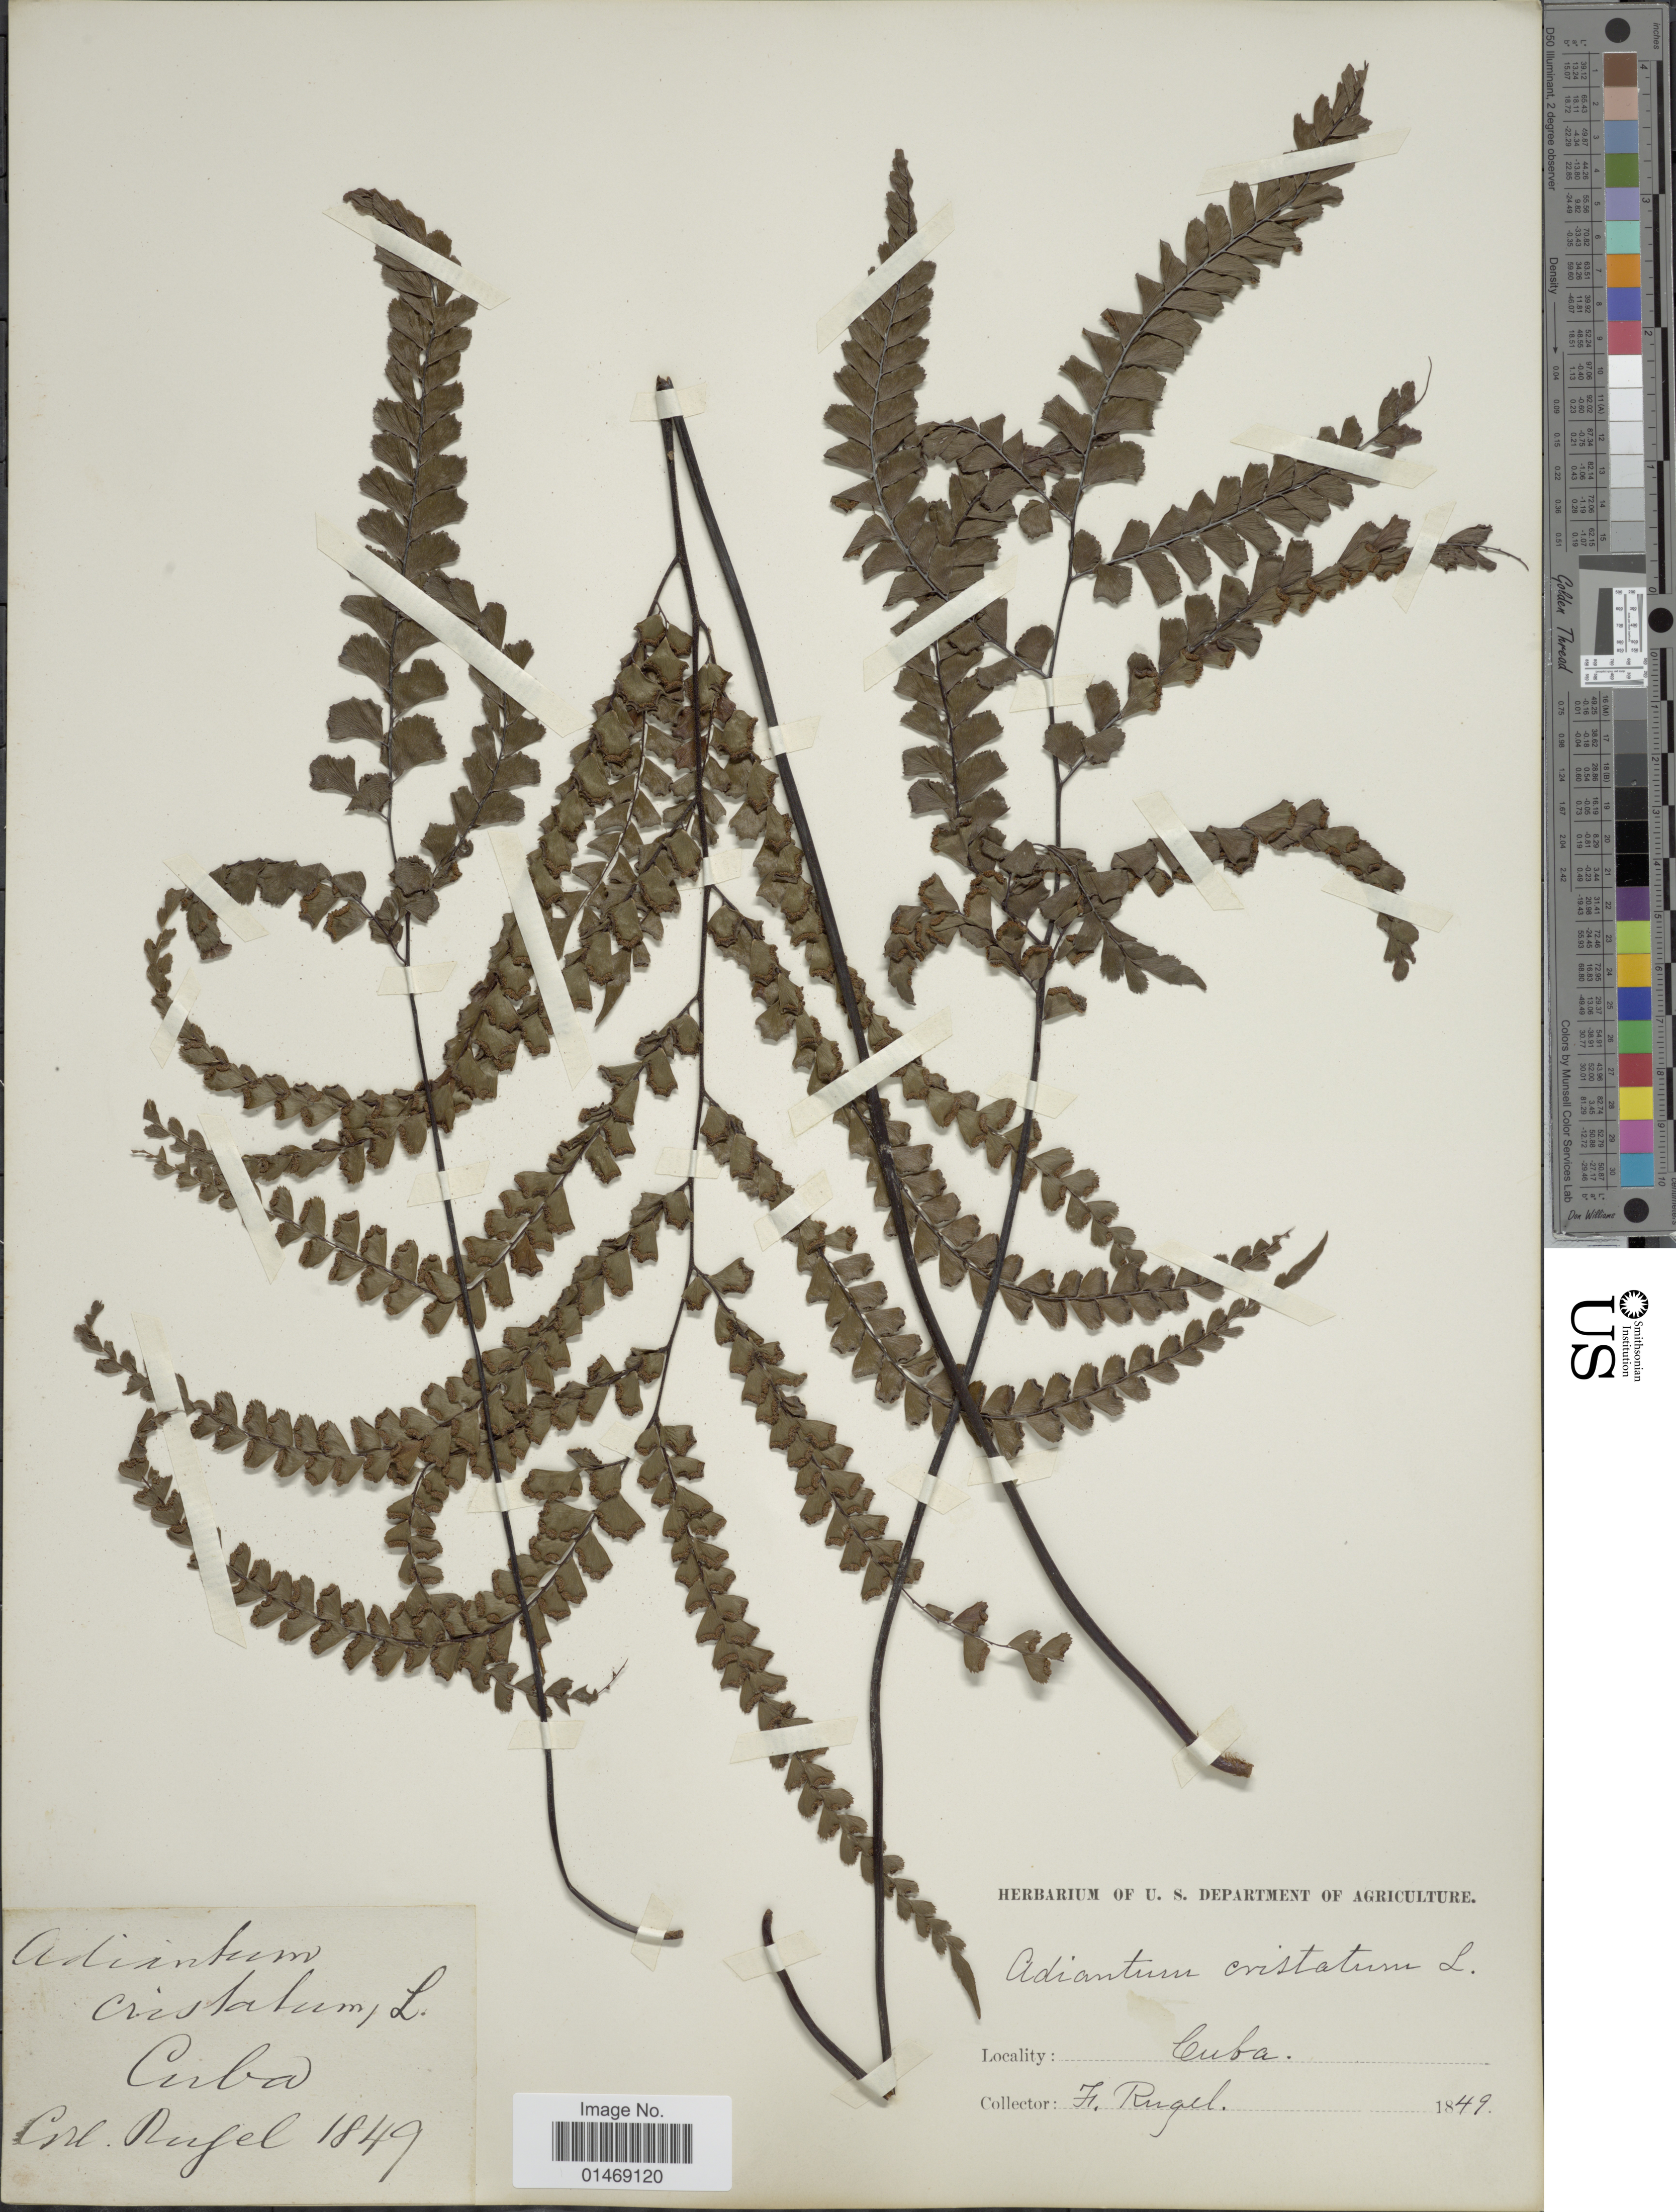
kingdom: Plantae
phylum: Tracheophyta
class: Polypodiopsida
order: Polypodiales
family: Pteridaceae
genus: Adiantum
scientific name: Adiantum melanoleucum x A. pyramidale (L.) Willd.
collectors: F. Rugel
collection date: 1849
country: Cuba